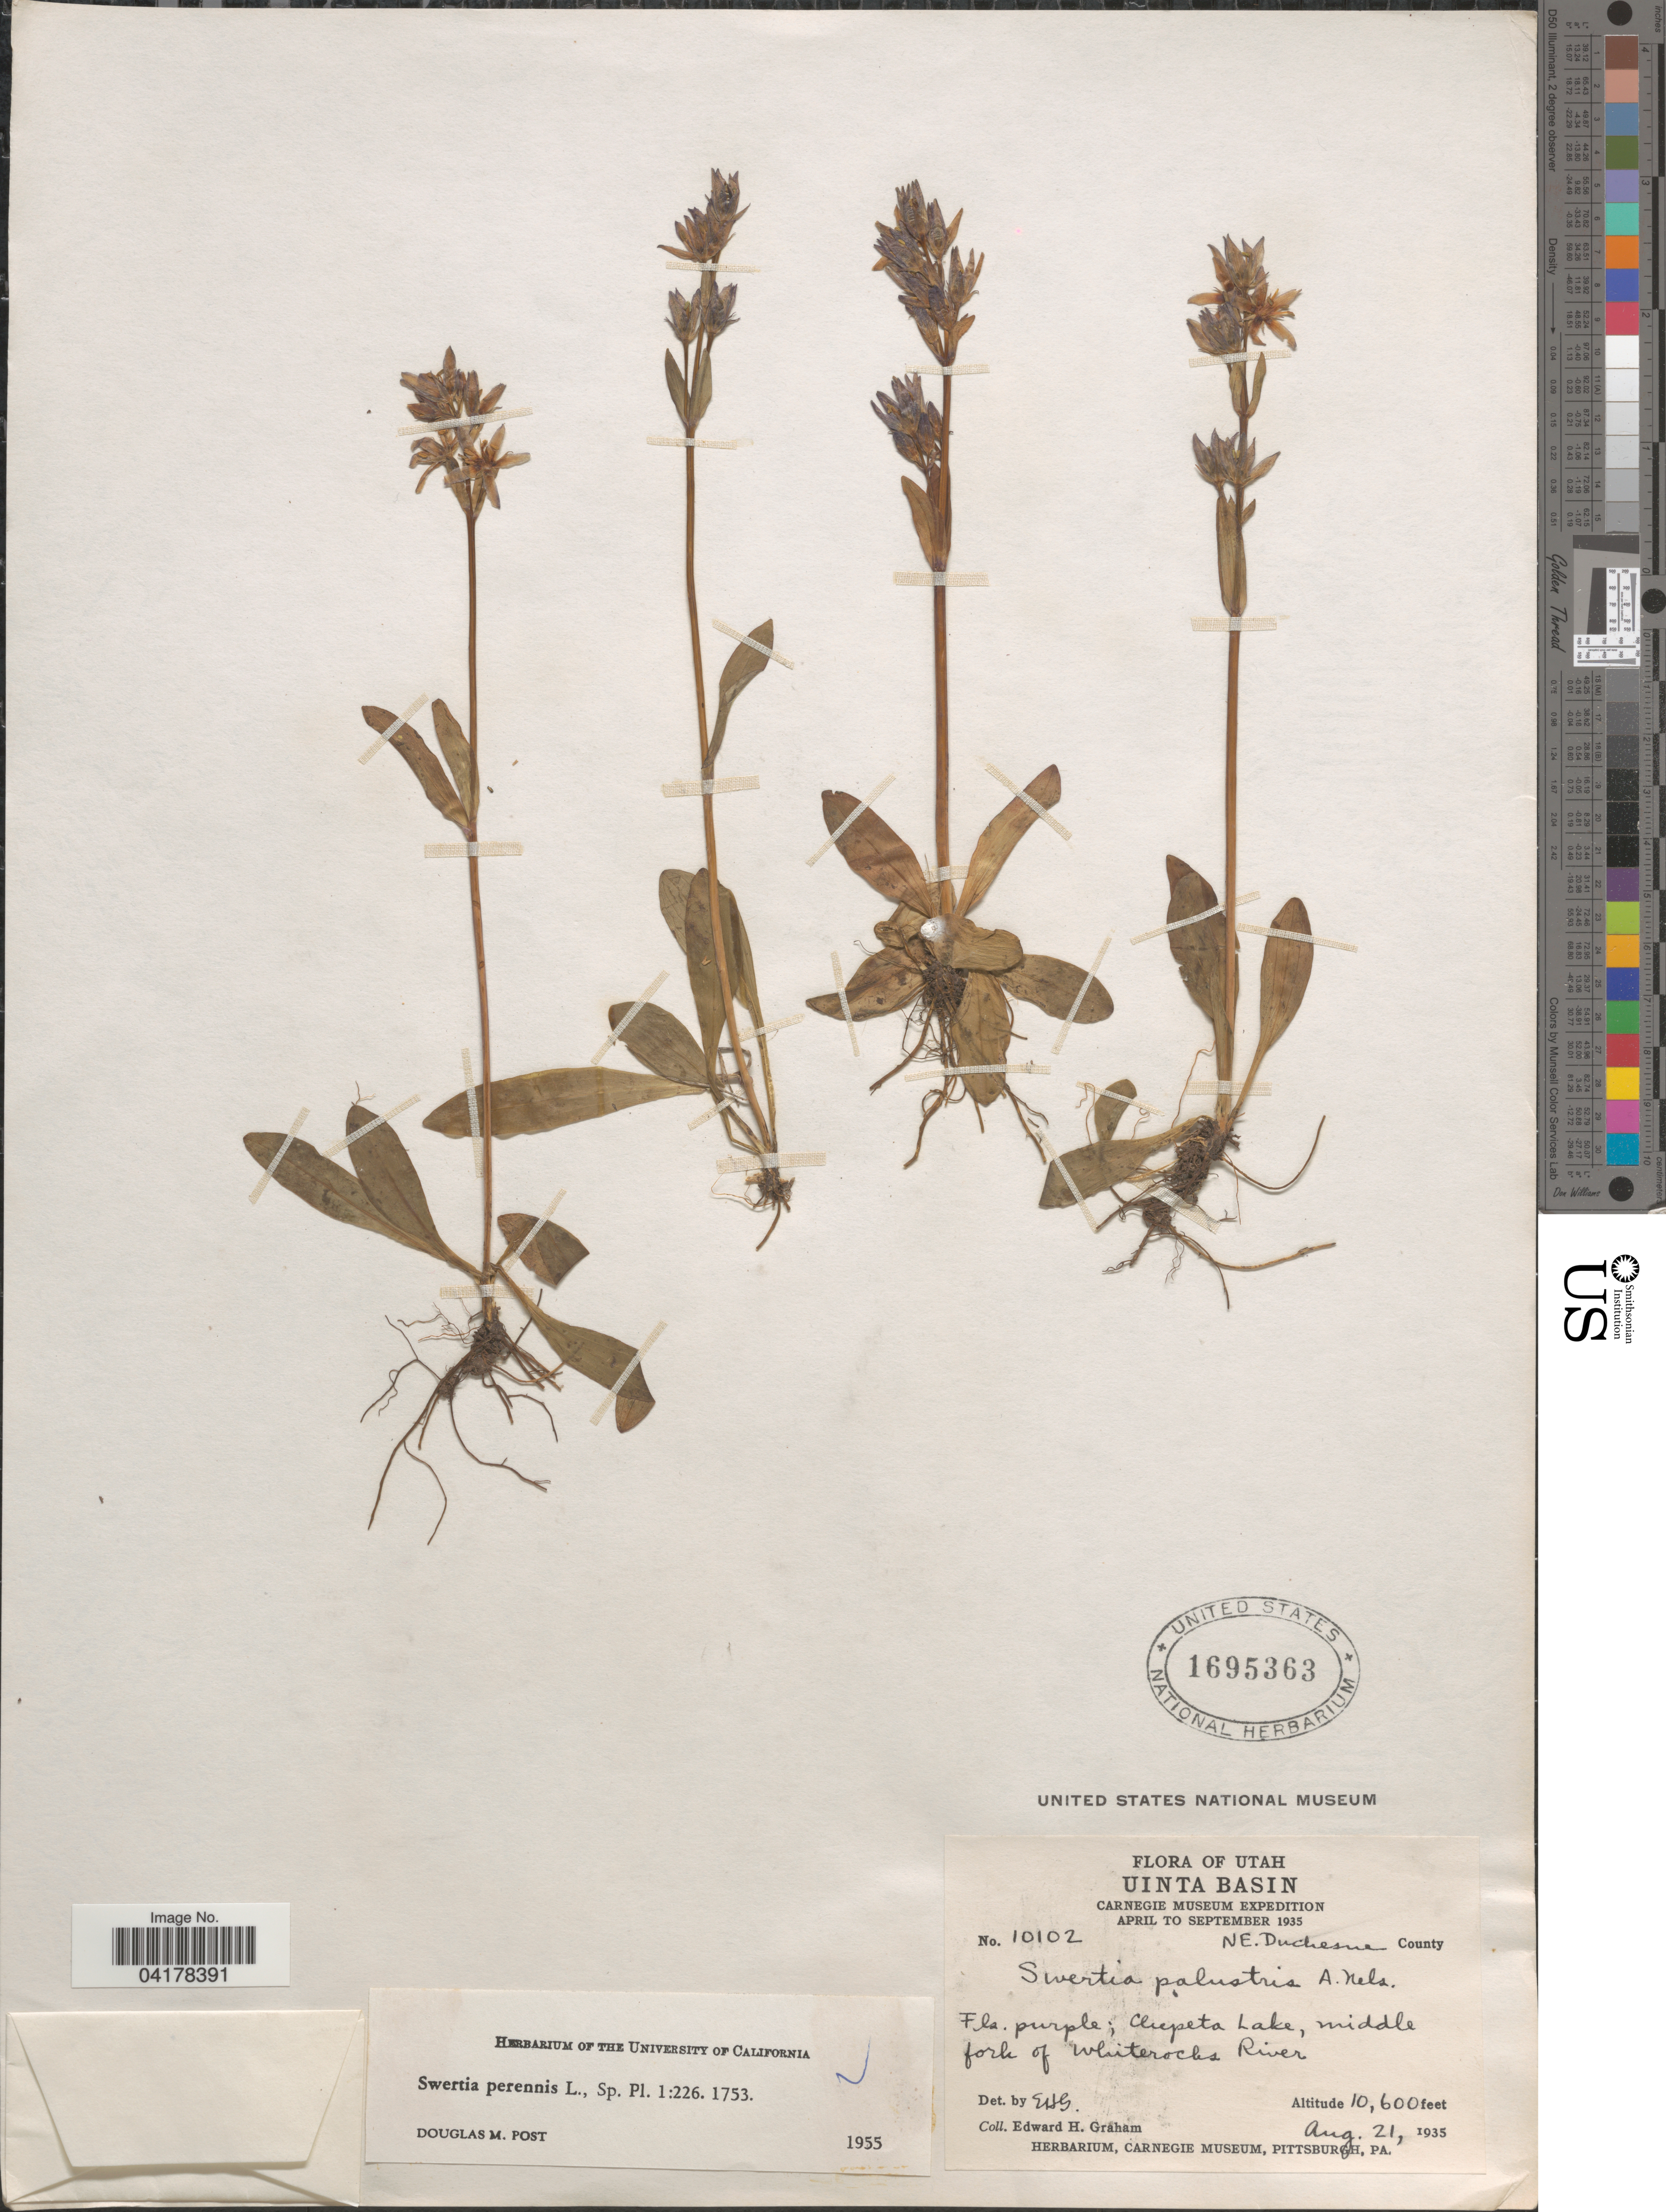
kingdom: Plantae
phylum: Tracheophyta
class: Magnoliopsida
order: Gentianales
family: Gentianaceae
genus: Swertia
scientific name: Swertia perennis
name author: L.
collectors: E. H. Graham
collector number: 10102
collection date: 1935-08-21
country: United States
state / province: Utah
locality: Uinta Basin. Carnegie Museum Expedition April to September 1935. NE. Duchesne County. Chepeta Lake, middle fork of Whiterocks River.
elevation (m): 3231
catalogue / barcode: US 1695363